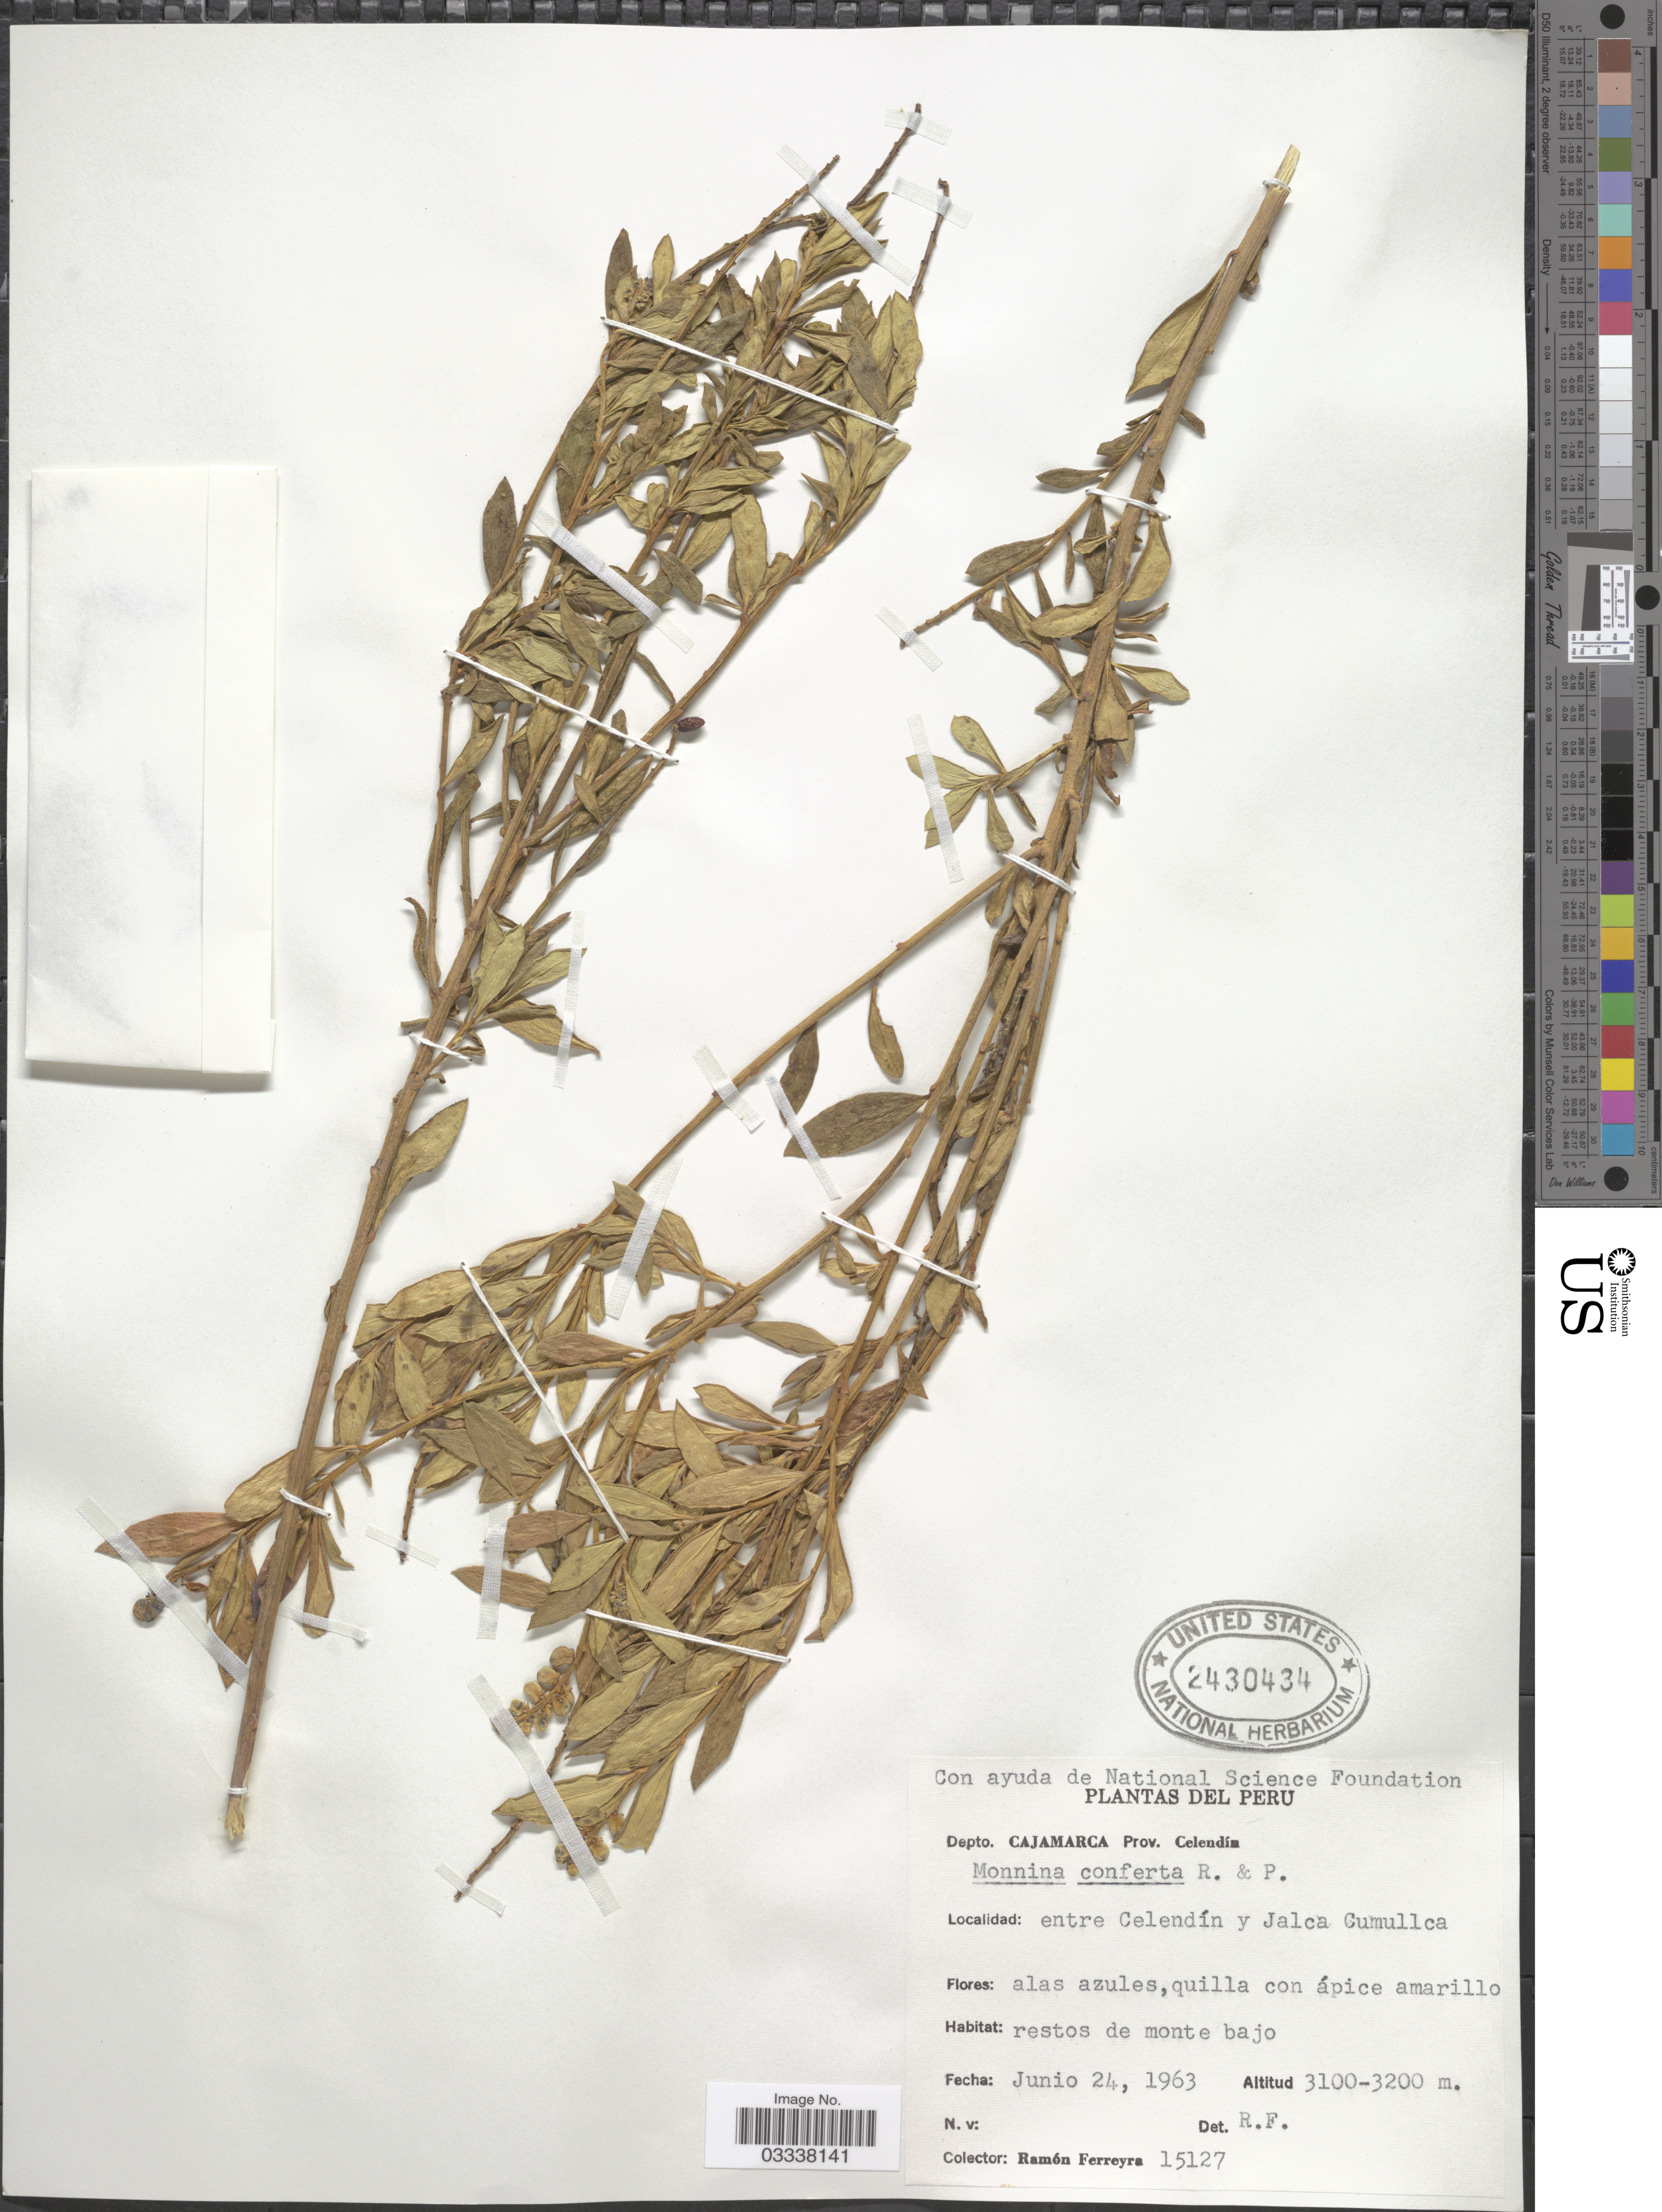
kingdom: Plantae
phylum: Tracheophyta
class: Magnoliopsida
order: Fabales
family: Polygalaceae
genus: Monnina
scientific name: Monnina conferta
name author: Ruiz & Pav.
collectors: R. A. Ferreyra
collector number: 15127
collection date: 1963-06-24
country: Peru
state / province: Cajamarca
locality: Depto. Cajamarca Prov. Celendín, entre Celendín y Jalca Cumullca.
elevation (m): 3100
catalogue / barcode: US 2430434